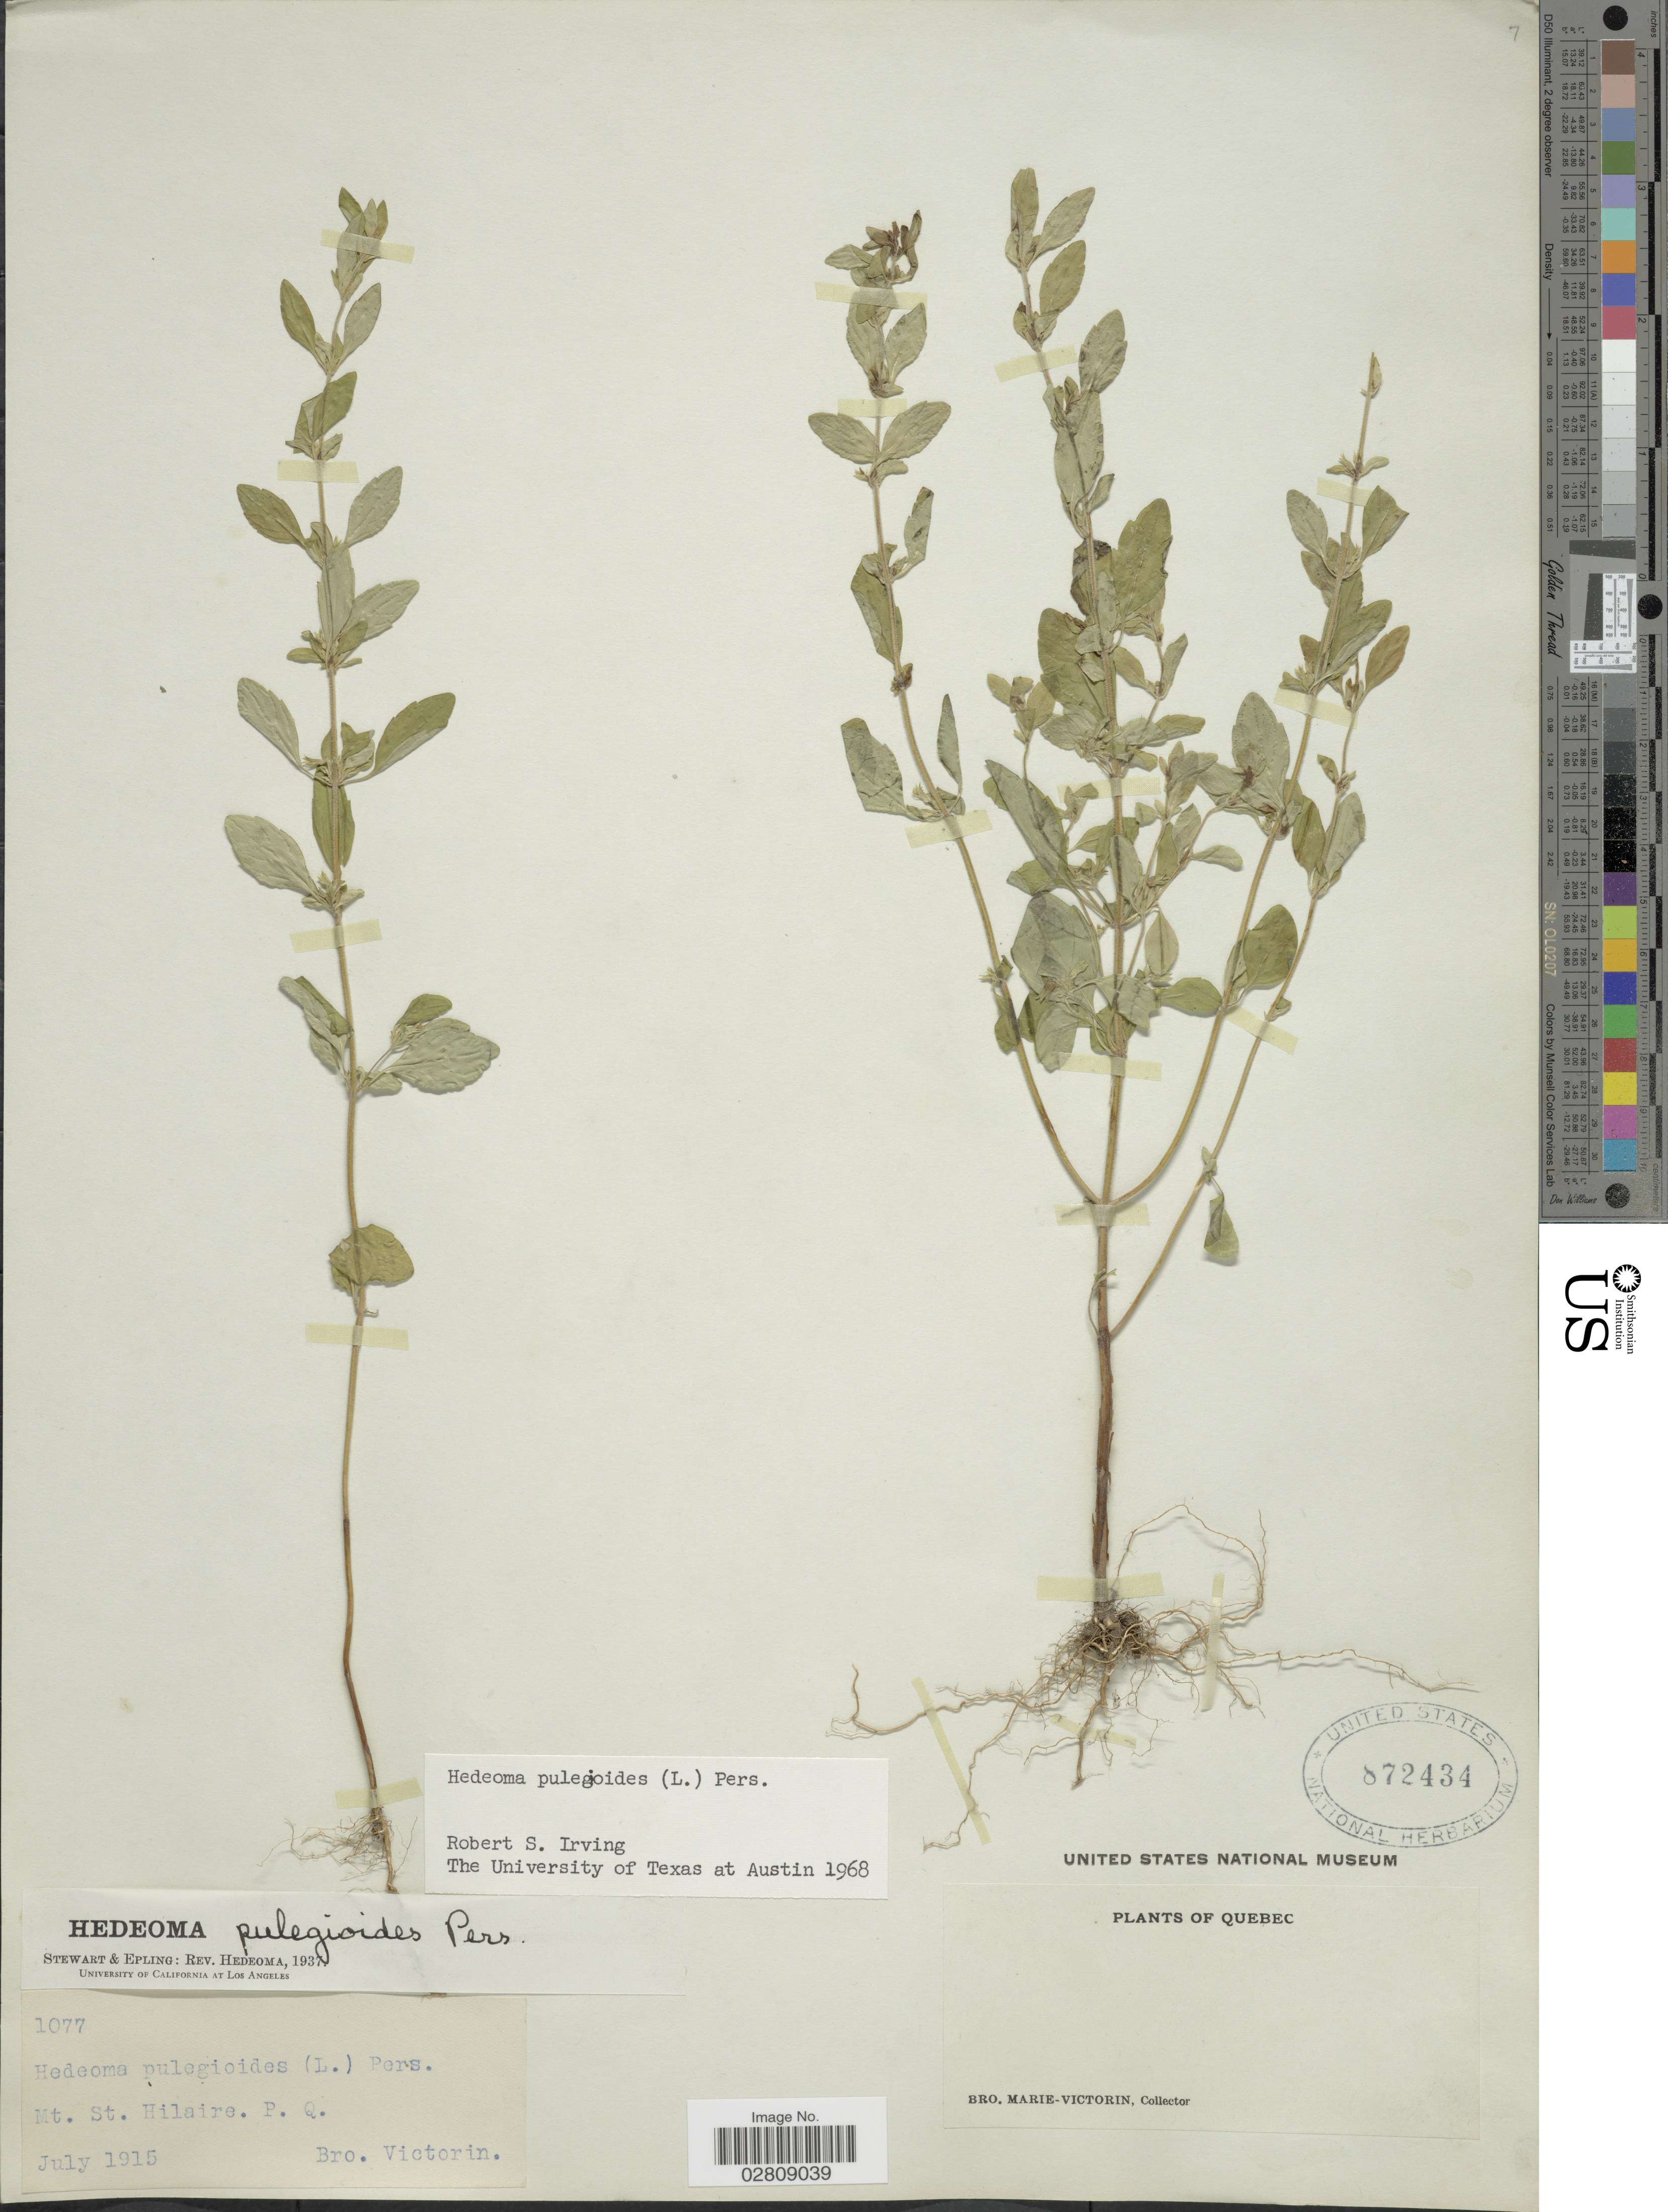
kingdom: Plantae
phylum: Tracheophyta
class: Magnoliopsida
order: Lamiales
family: Lamiaceae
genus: Hedeoma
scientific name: Hedeoma pulegioides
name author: (L.) Pers.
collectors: Fr. Marie-Victorin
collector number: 1077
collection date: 1915-07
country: Canada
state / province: Quebec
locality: Mt. St. Hilaire. P.Q.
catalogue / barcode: US 872434